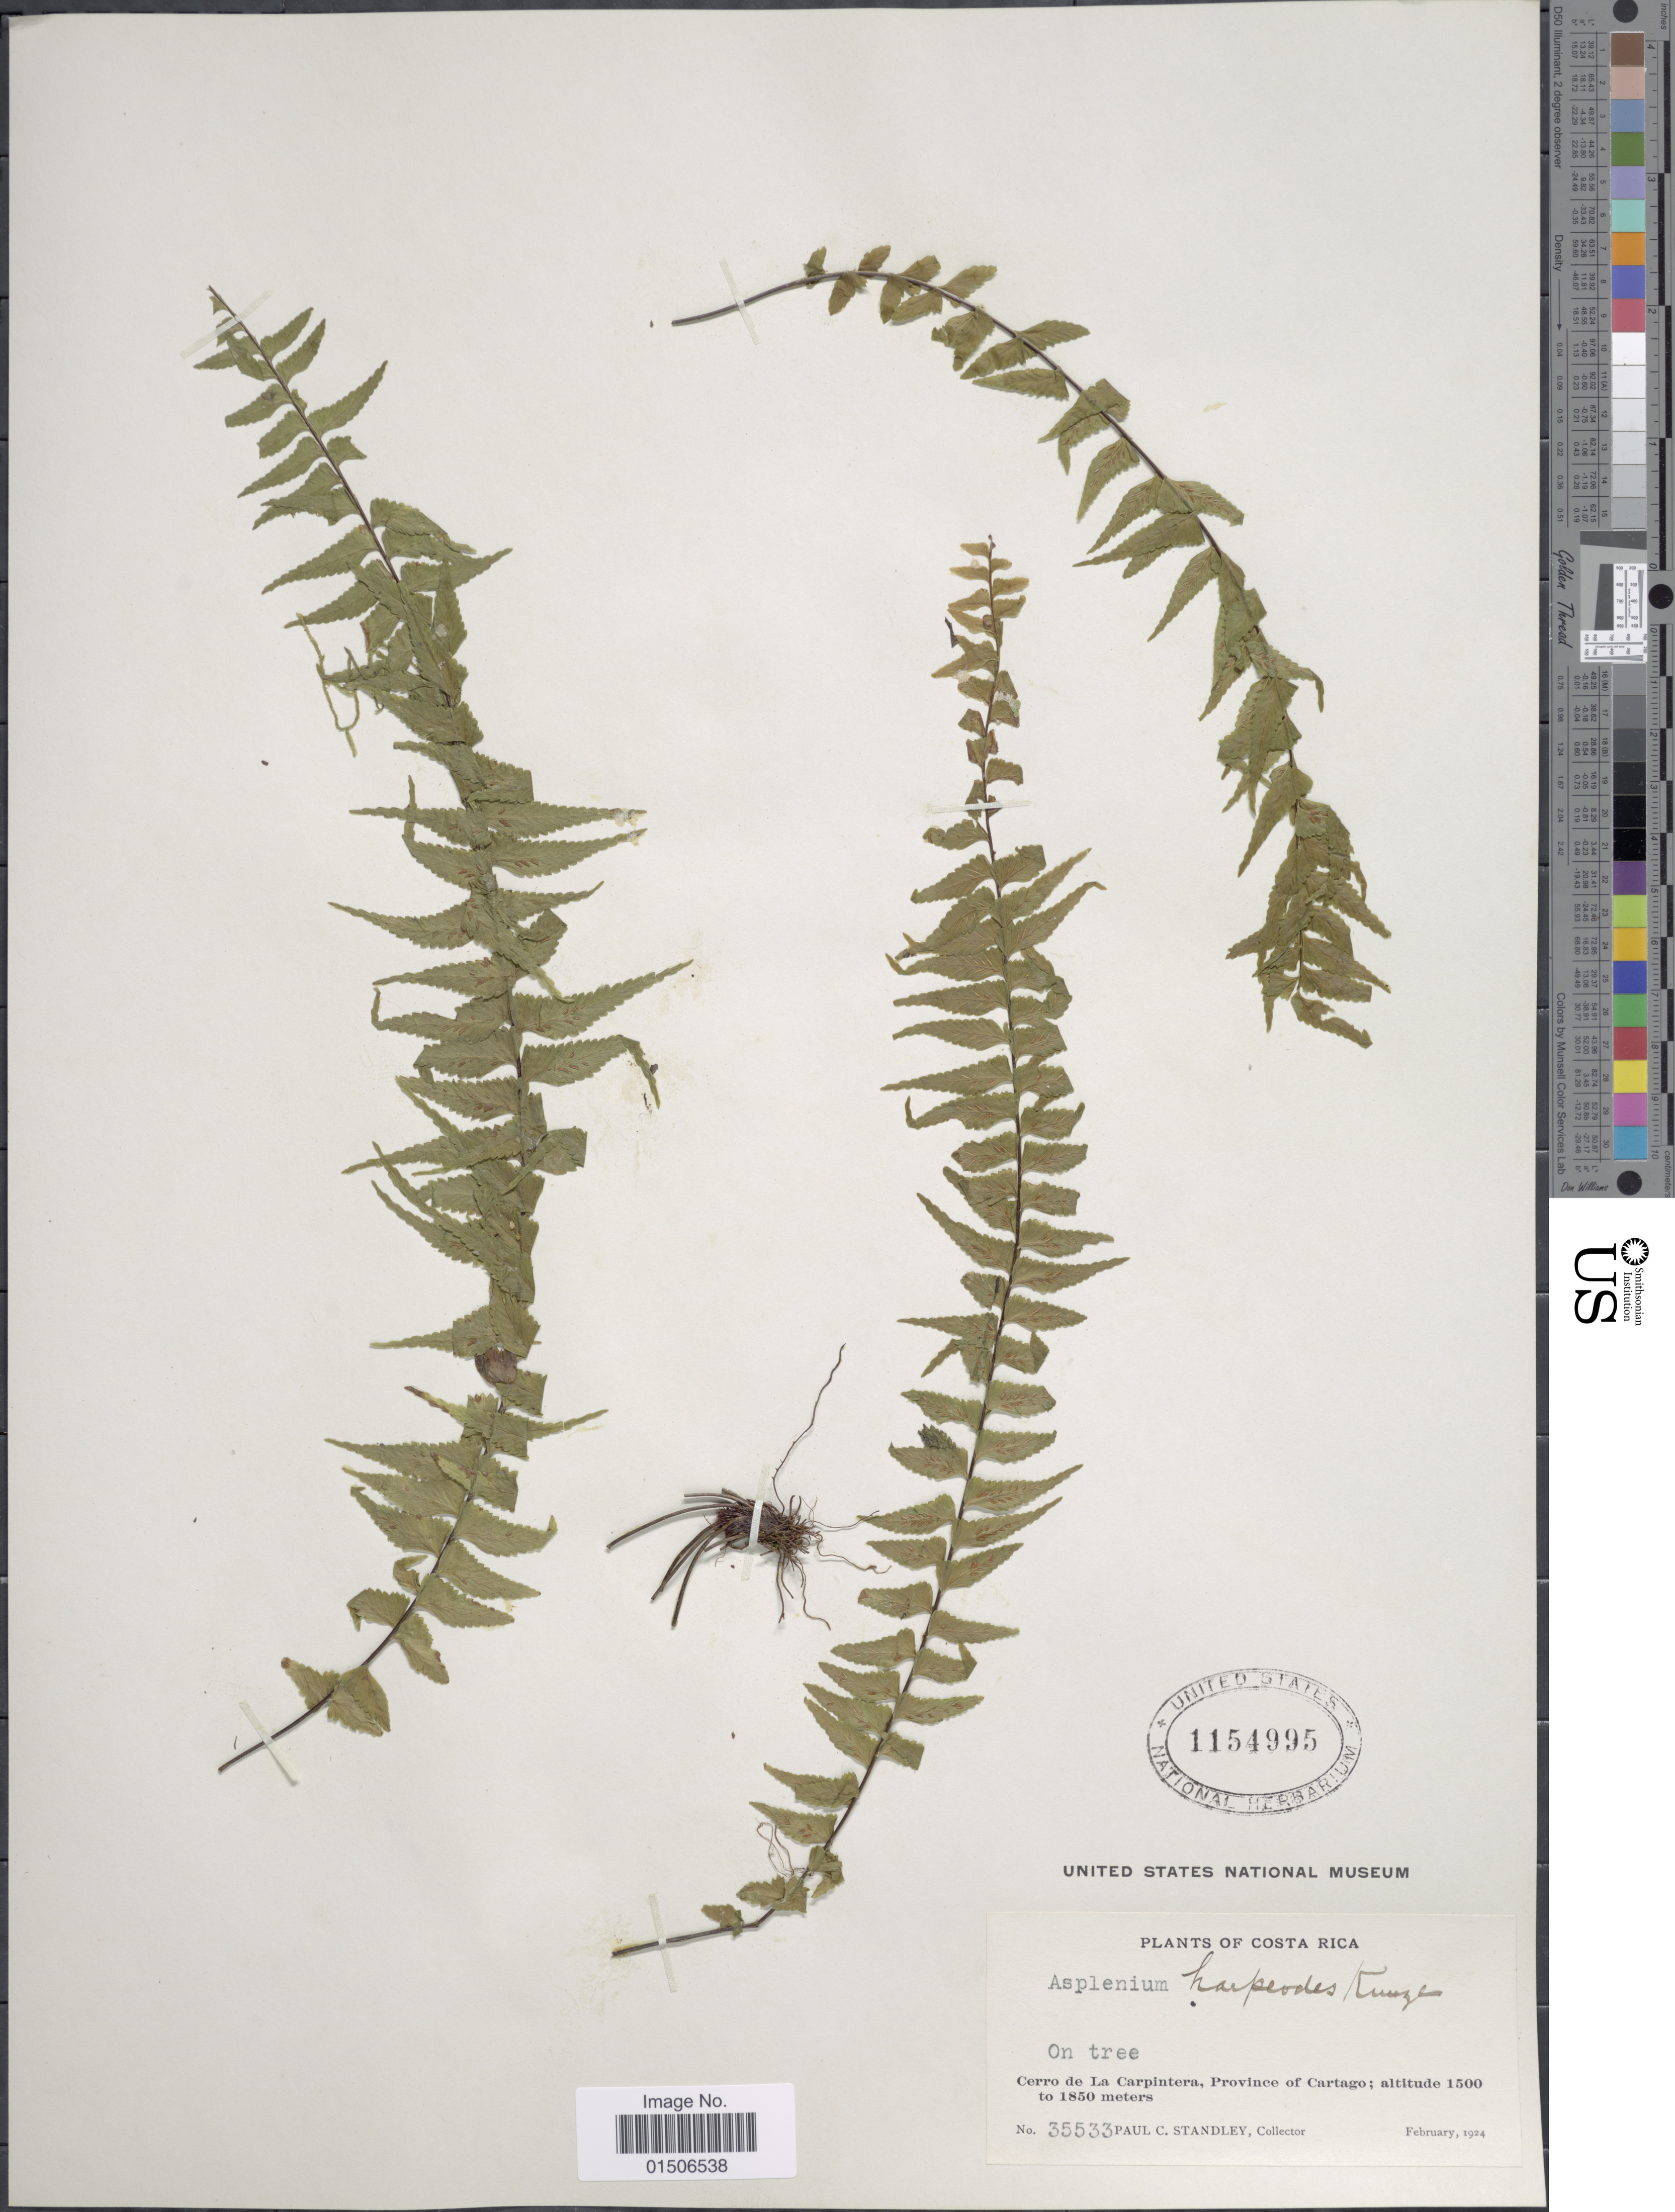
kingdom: Plantae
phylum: Tracheophyta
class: Polypodiopsida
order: Polypodiales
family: Aspleniaceae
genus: Asplenium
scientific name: Asplenium harpeodes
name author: Kunze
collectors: P. C. Standley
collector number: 35533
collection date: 1924-02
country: Costa Rica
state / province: Cartago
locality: On tree, Cerro de La Carpintera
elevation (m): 1500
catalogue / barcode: US 1154995